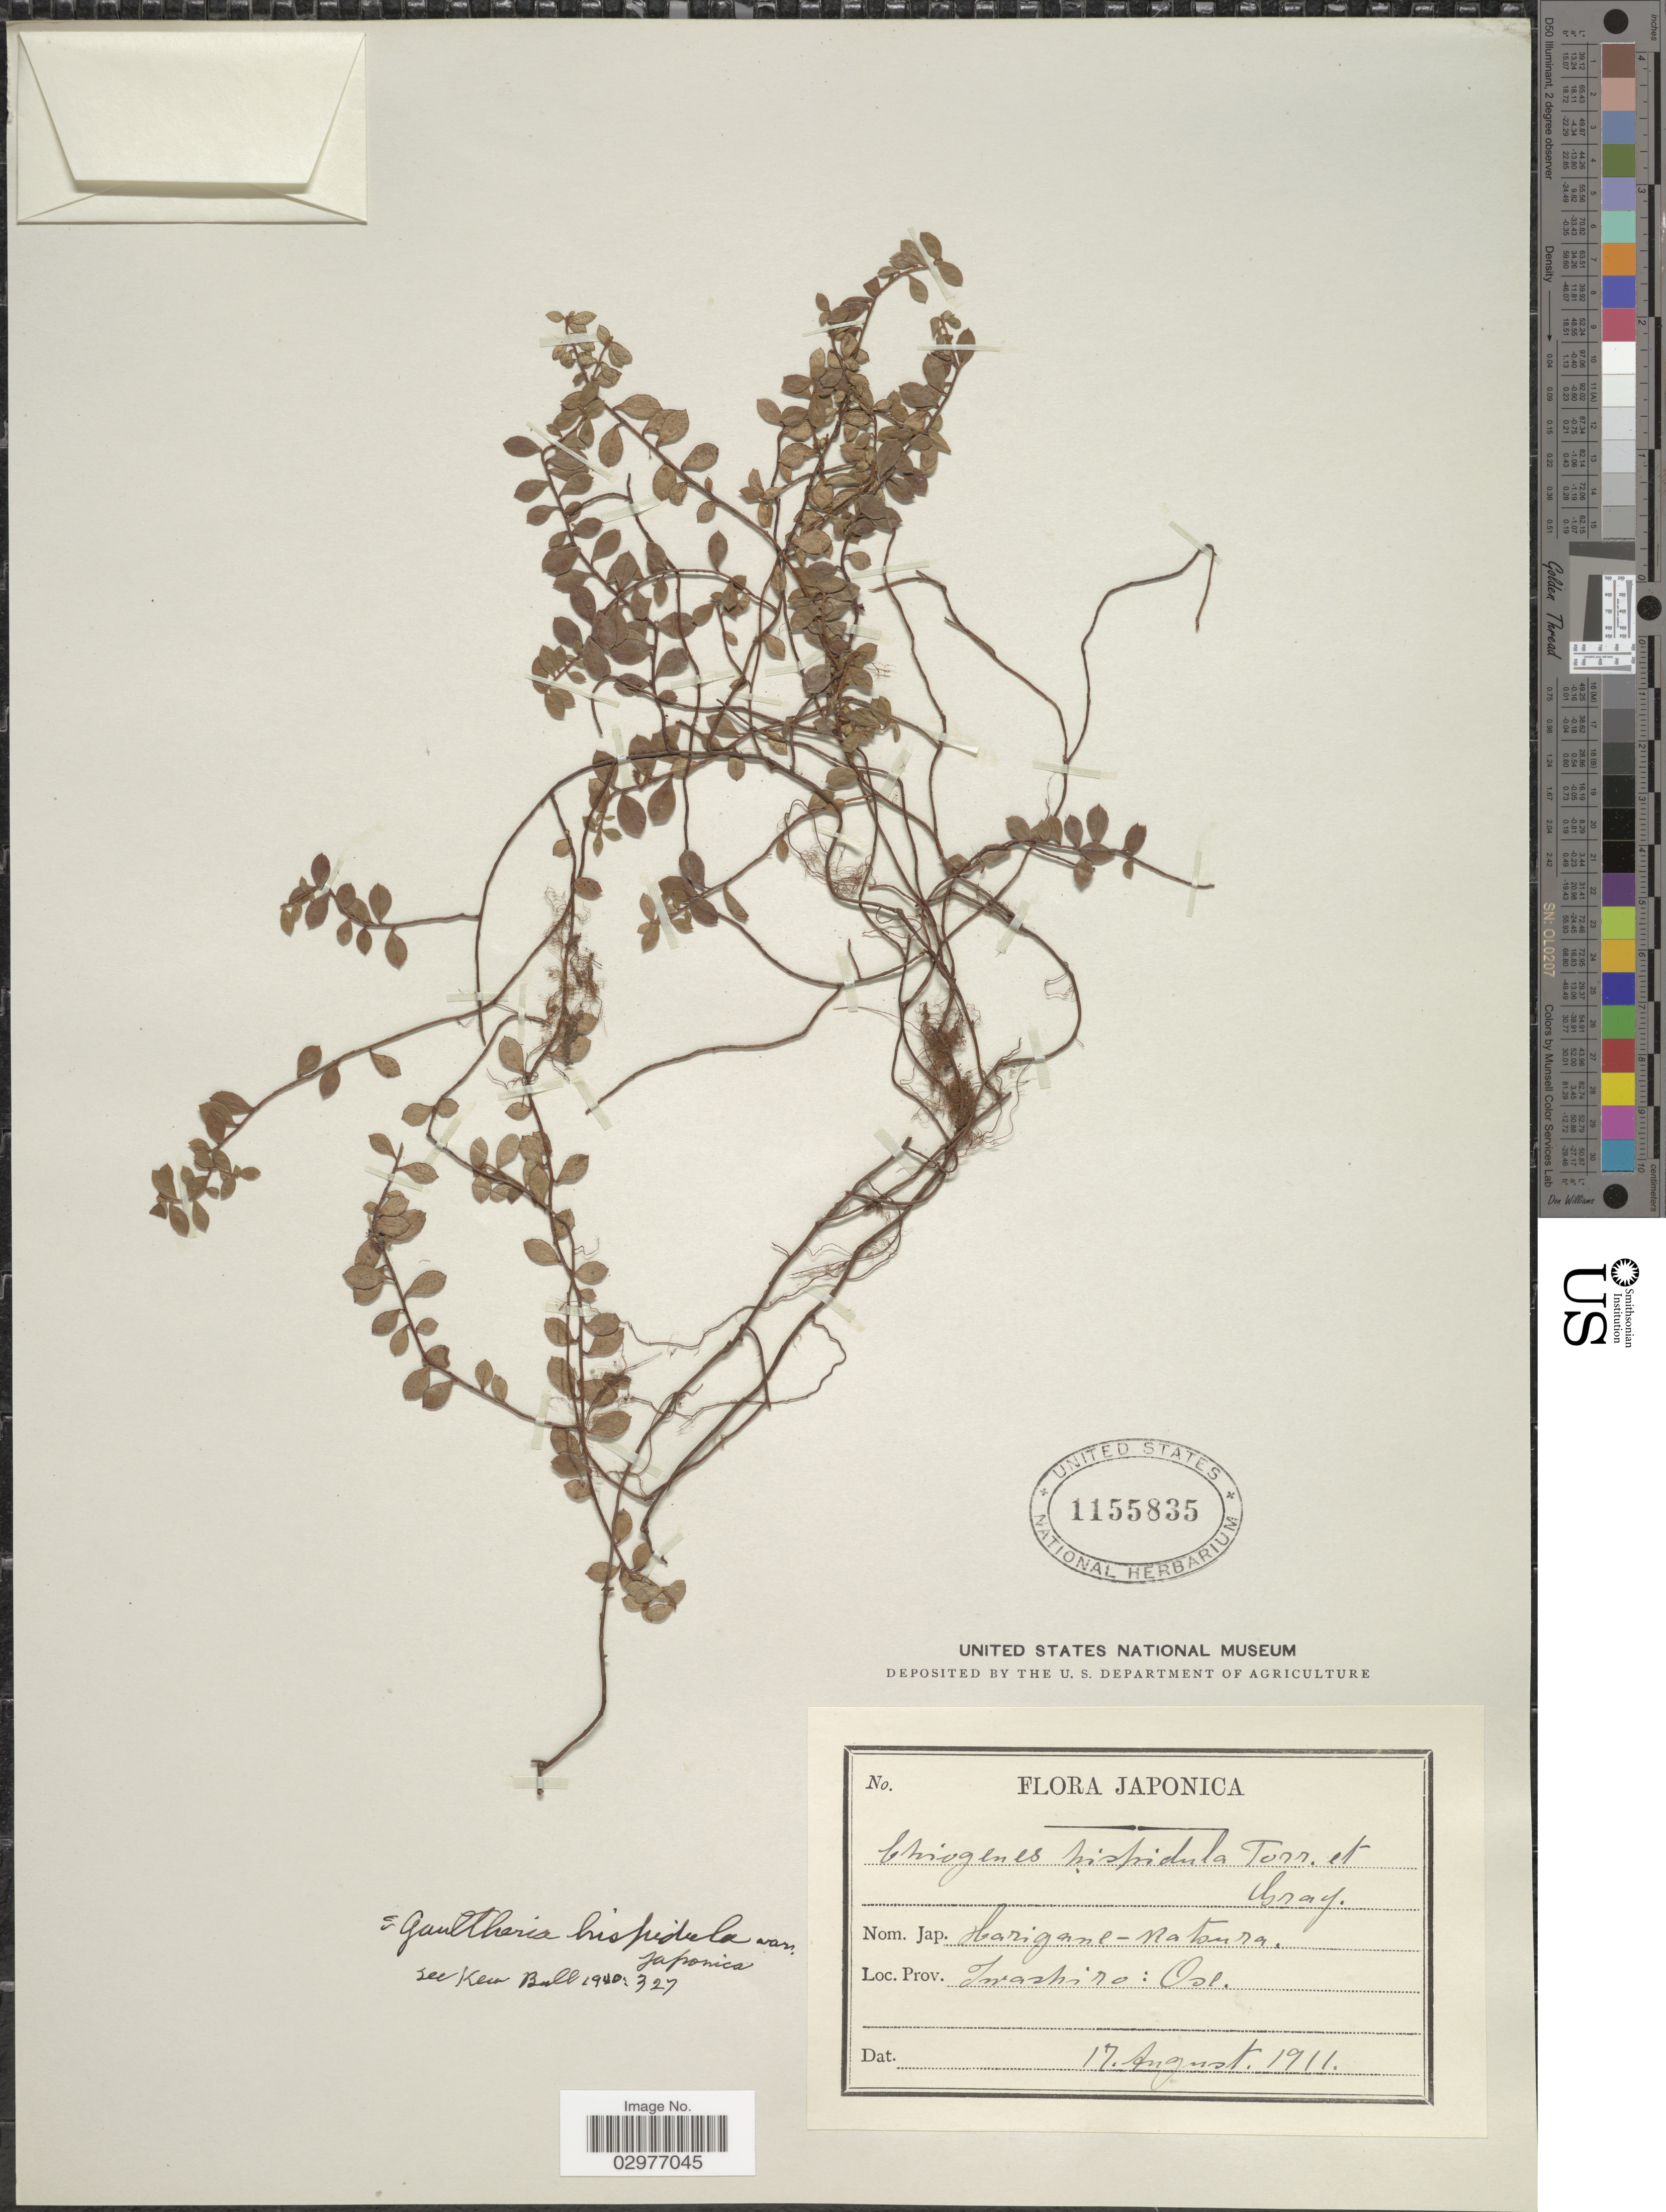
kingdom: Plantae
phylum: Tracheophyta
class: Magnoliopsida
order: Ericales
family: Ericaceae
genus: Gaultheria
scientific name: Gaultheria hispidula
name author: (L.) Muhl. ex Bigelow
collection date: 1911-08-17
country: Japan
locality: Iwashiro: Oze.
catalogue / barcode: US 1155835